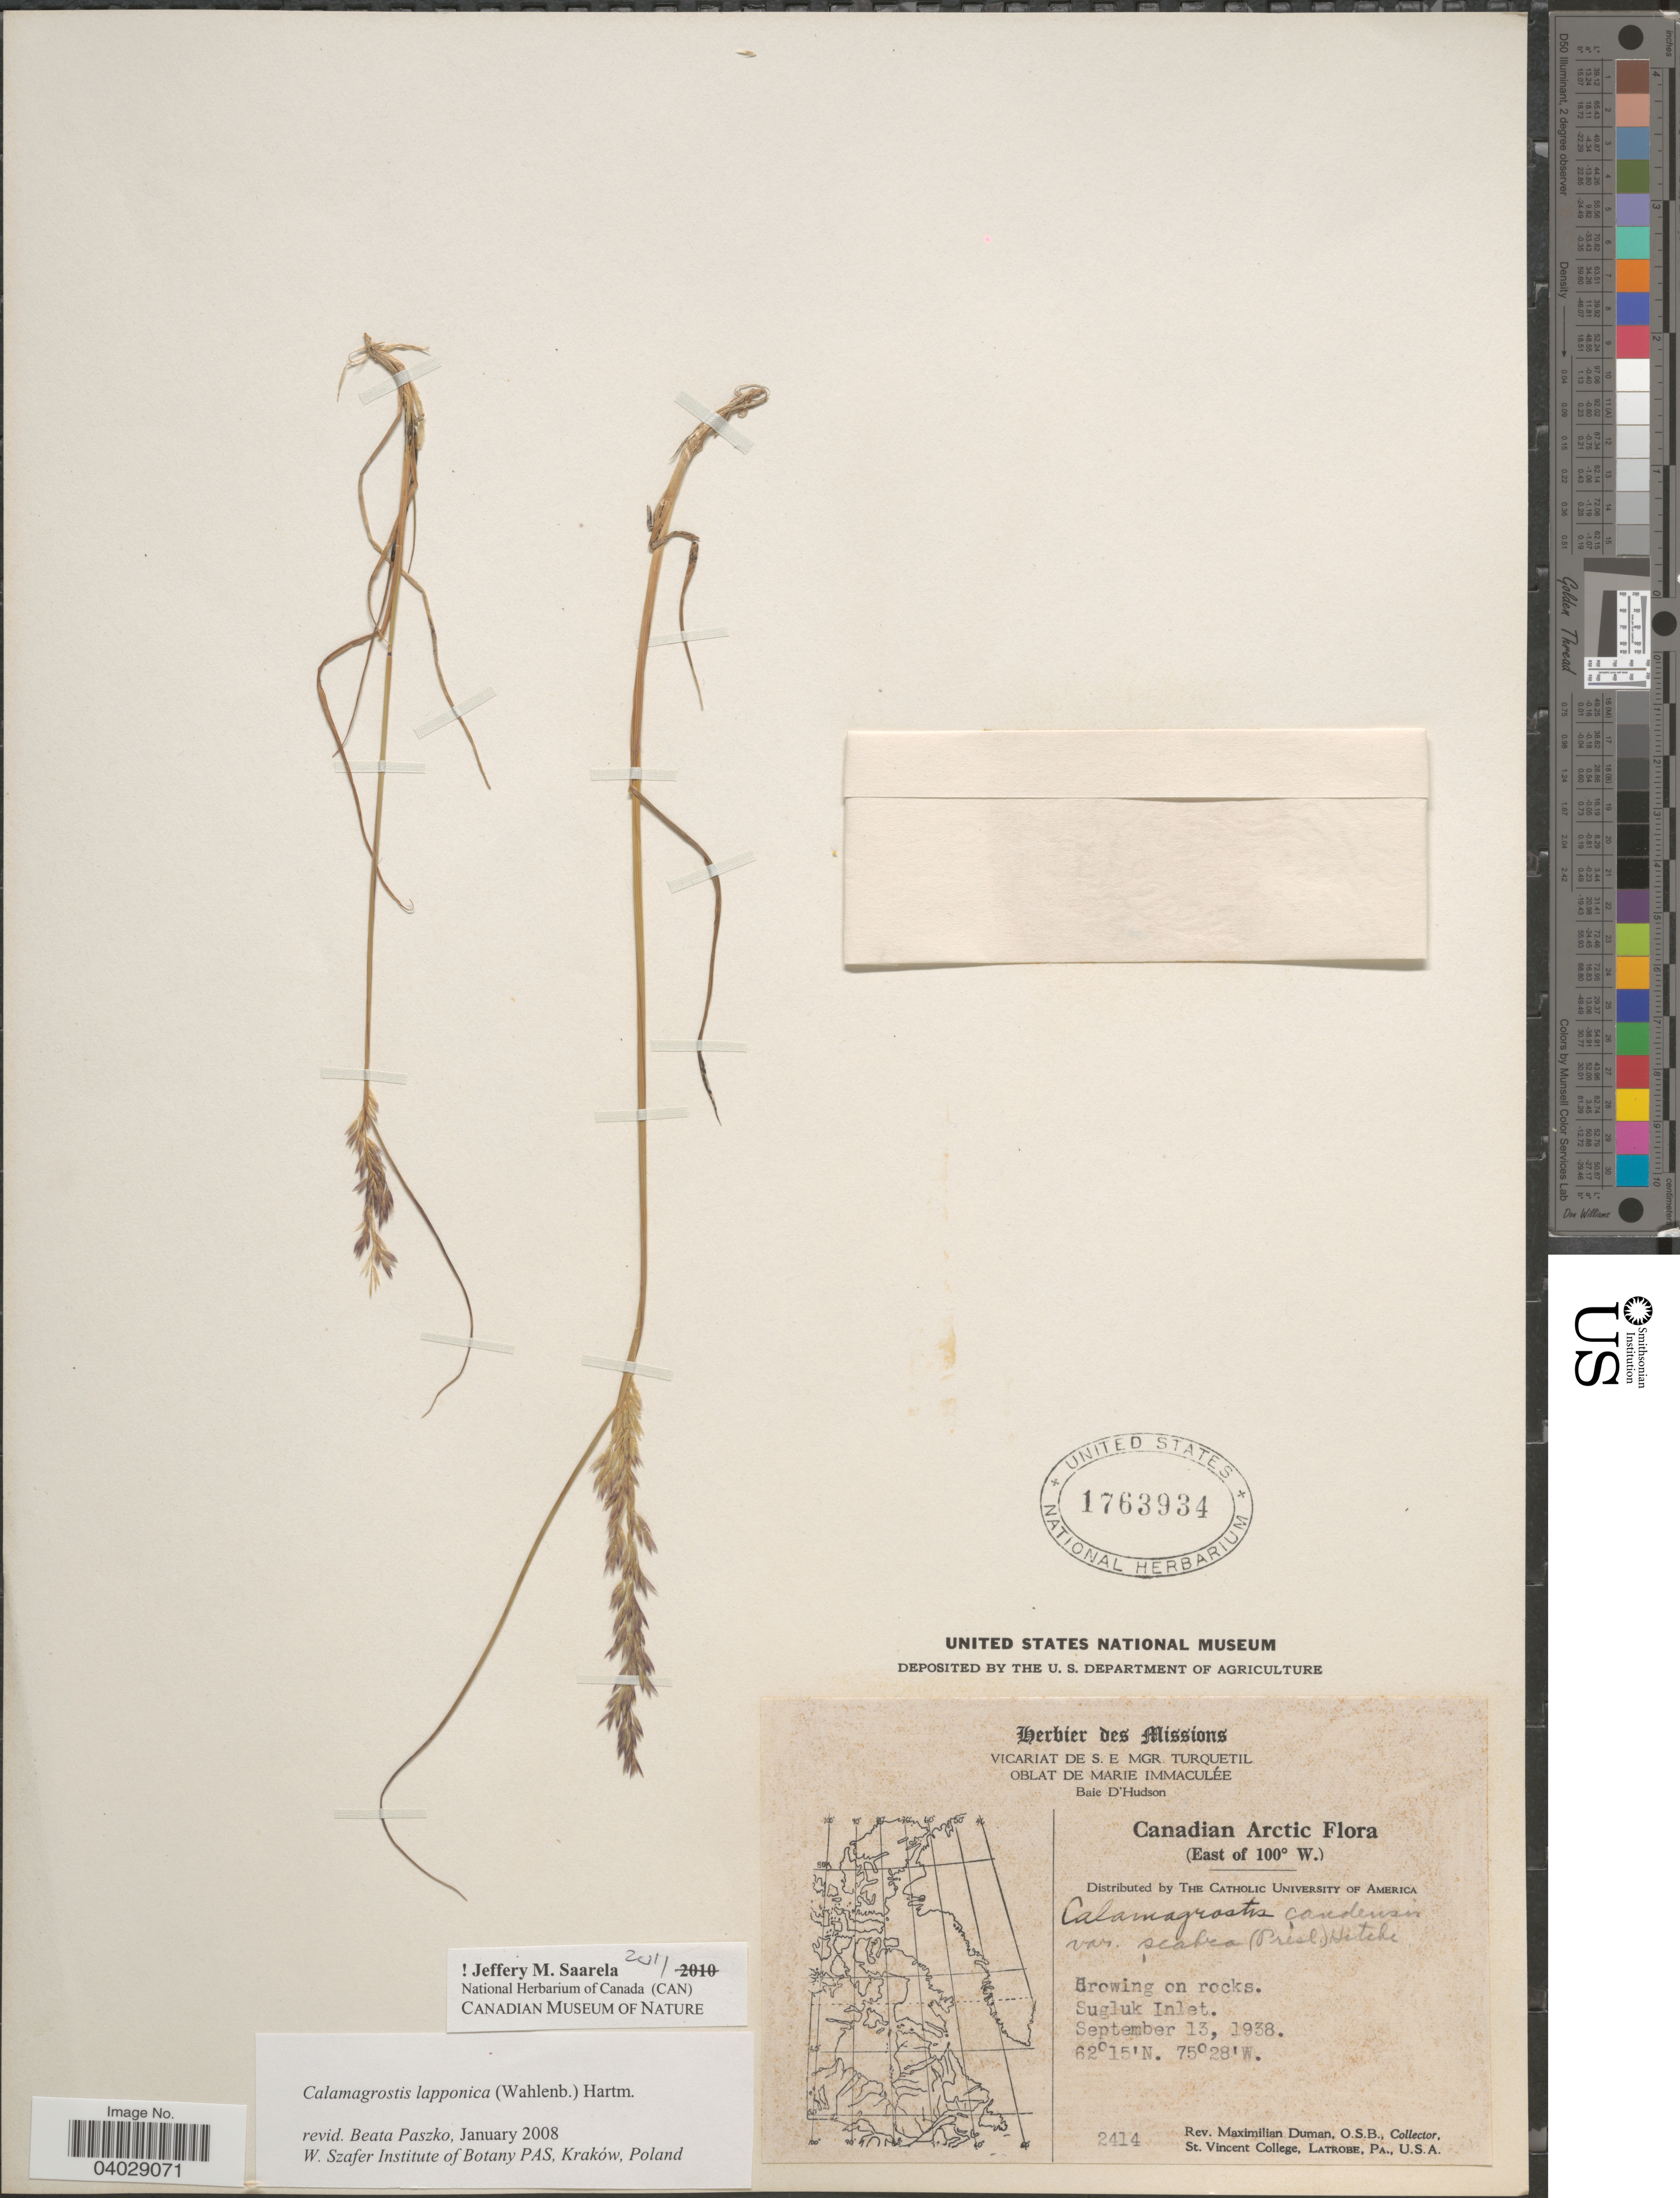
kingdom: Plantae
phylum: Tracheophyta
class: Liliopsida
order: Poales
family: Poaceae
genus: Calamagrostis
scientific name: Calamagrostis lapponica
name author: (Wahlenb.) Hartm.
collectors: M. Duman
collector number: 2414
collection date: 1938-09-13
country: Canada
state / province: Quebec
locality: Canadian Arctic. (East of 100° W.). Sugluk Inlet.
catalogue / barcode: US 1763934